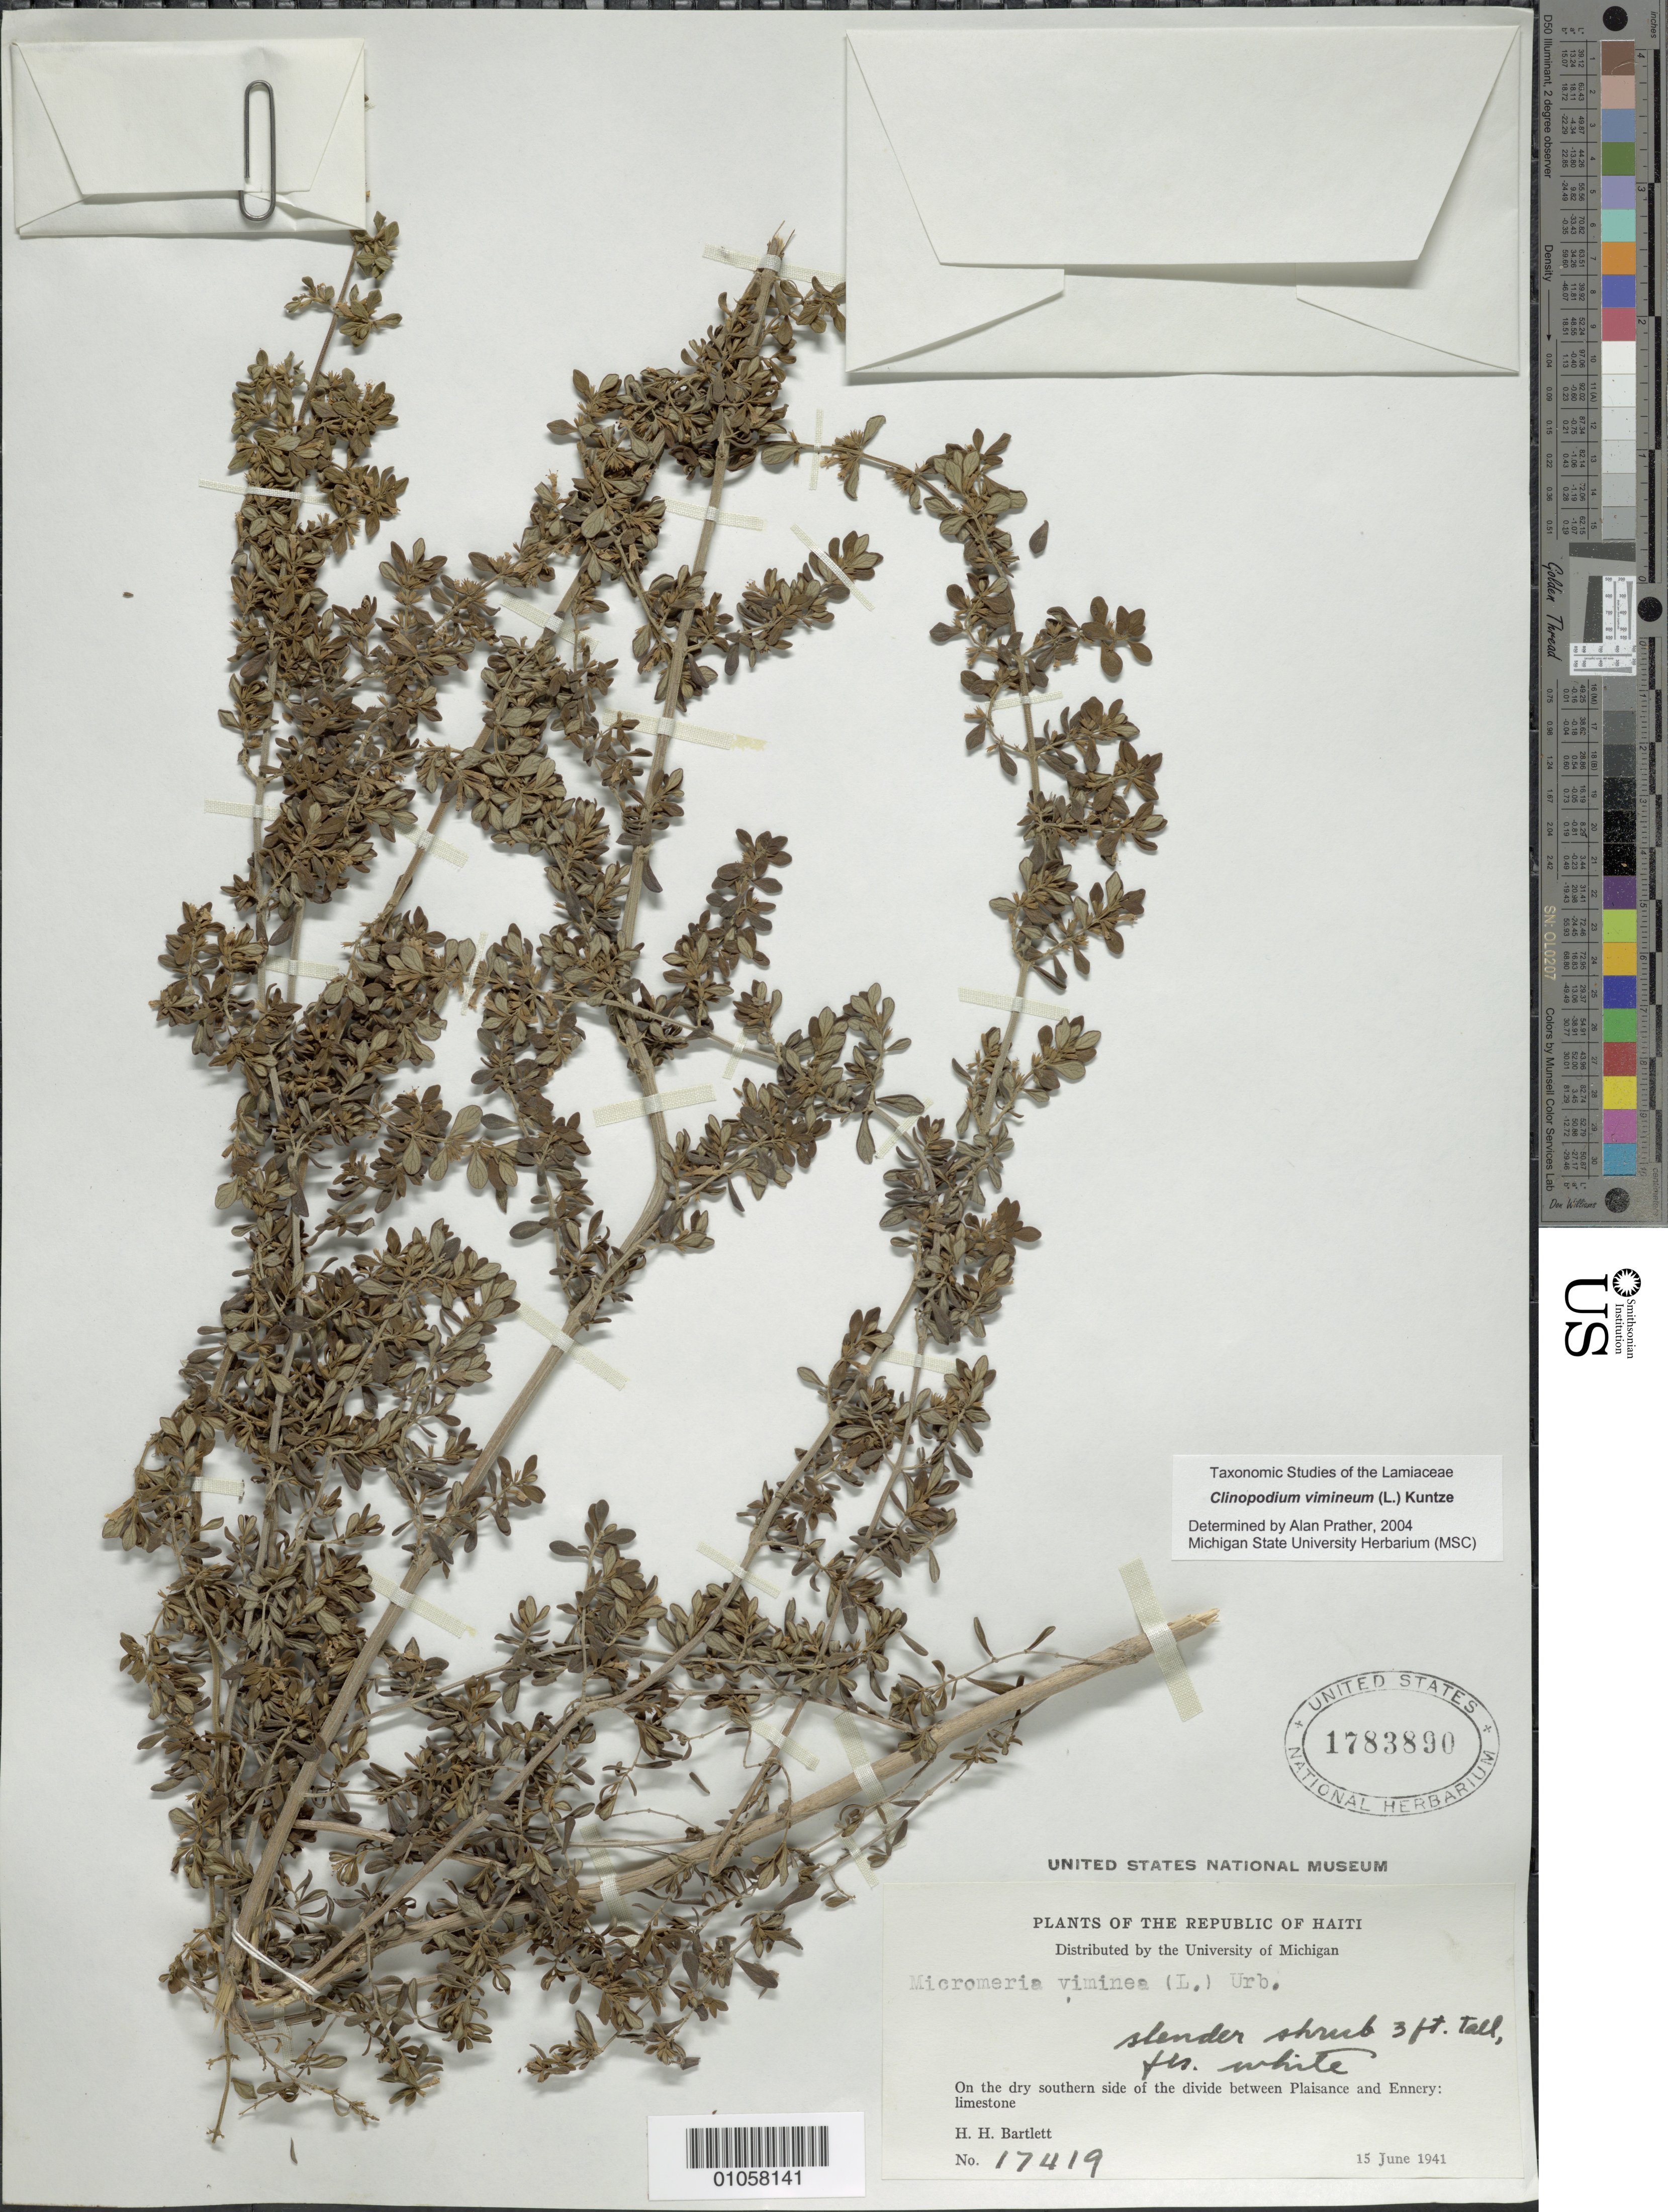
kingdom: Plantae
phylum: Tracheophyta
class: Magnoliopsida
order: Lamiales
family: Lamiaceae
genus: Clinopodium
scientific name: Clinopodium vimineum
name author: (L.) Kuntze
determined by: Prather, L. A.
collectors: H. H. Bartlett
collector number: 17419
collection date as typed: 15 Jun 1941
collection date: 1941-06-15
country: Haiti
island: Hispaniola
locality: Between Plaisance and Ennery, on the dry southern side of the divide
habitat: Limestone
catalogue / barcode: US 1783890